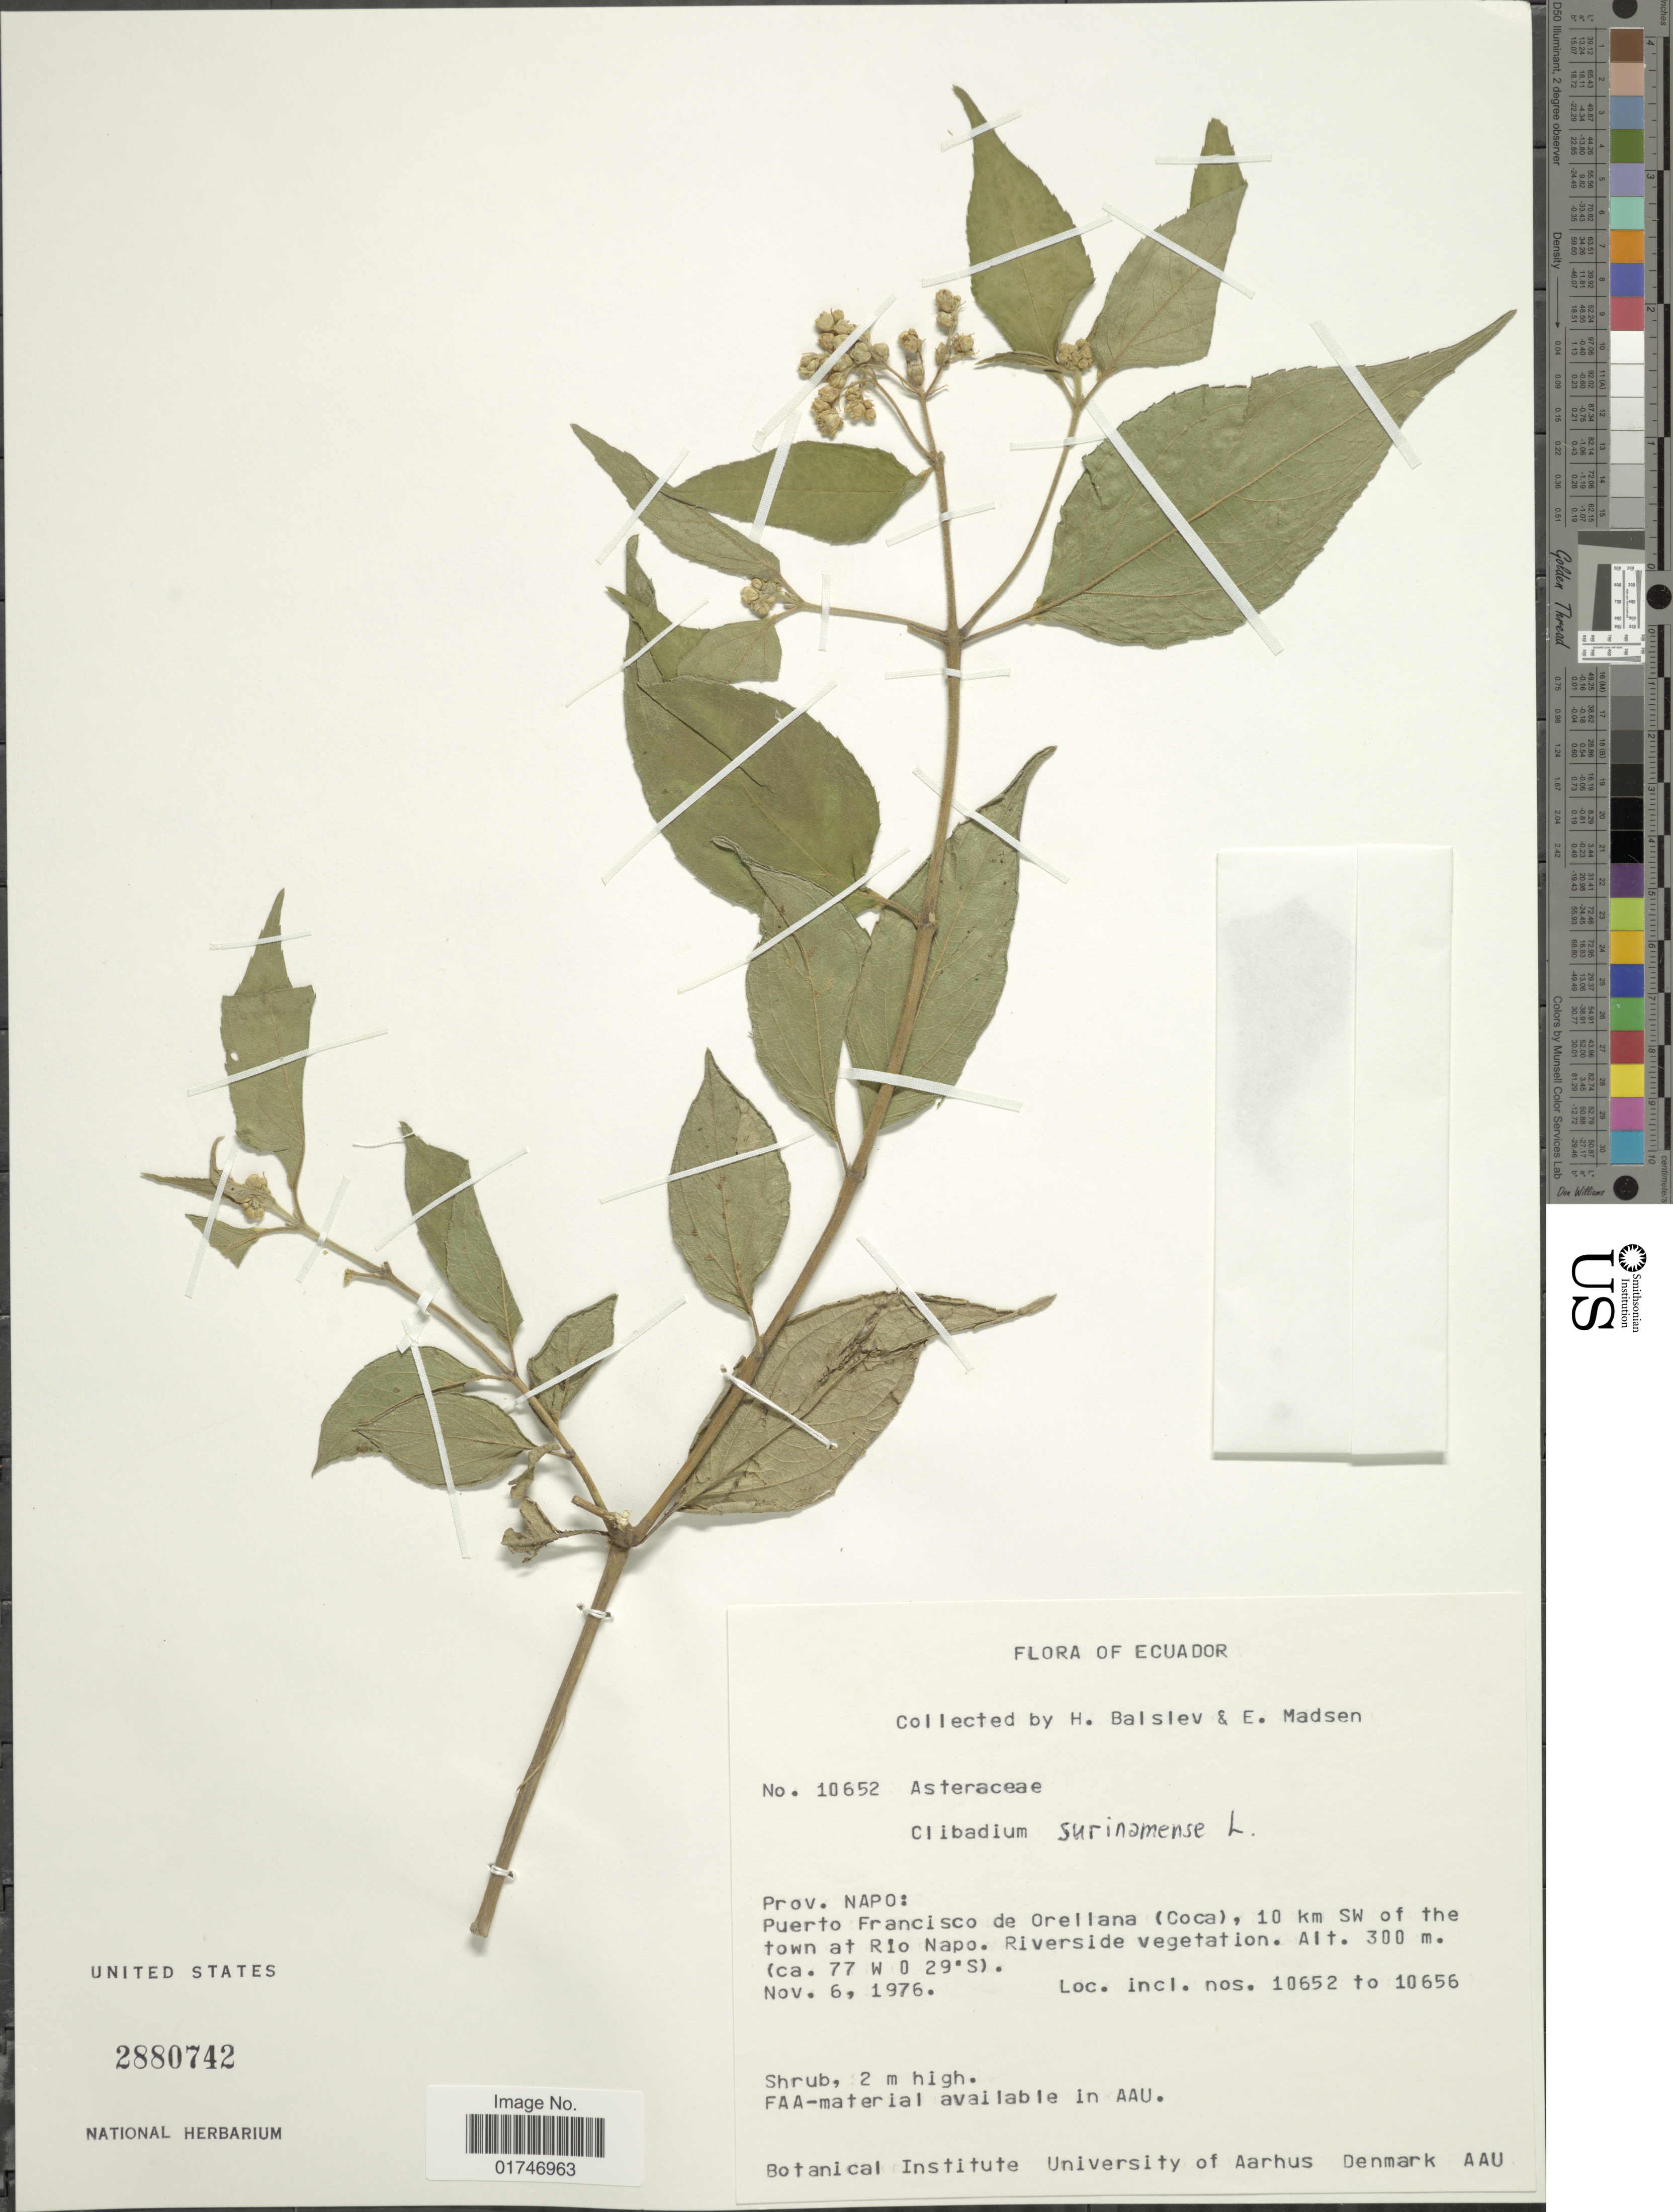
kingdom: Plantae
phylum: Tracheophyta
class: Magnoliopsida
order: Asterales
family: Asteraceae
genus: Clibadium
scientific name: Clibadium surinamense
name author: L.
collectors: H. Balslev & E. Madsen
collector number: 10652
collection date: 1976-11-06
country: Ecuador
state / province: Napo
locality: Prov. Napo: Puerto Francisco de Orellana (Coca), 10 km SW of the town at Rio Napo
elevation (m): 300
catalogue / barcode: US 2880742